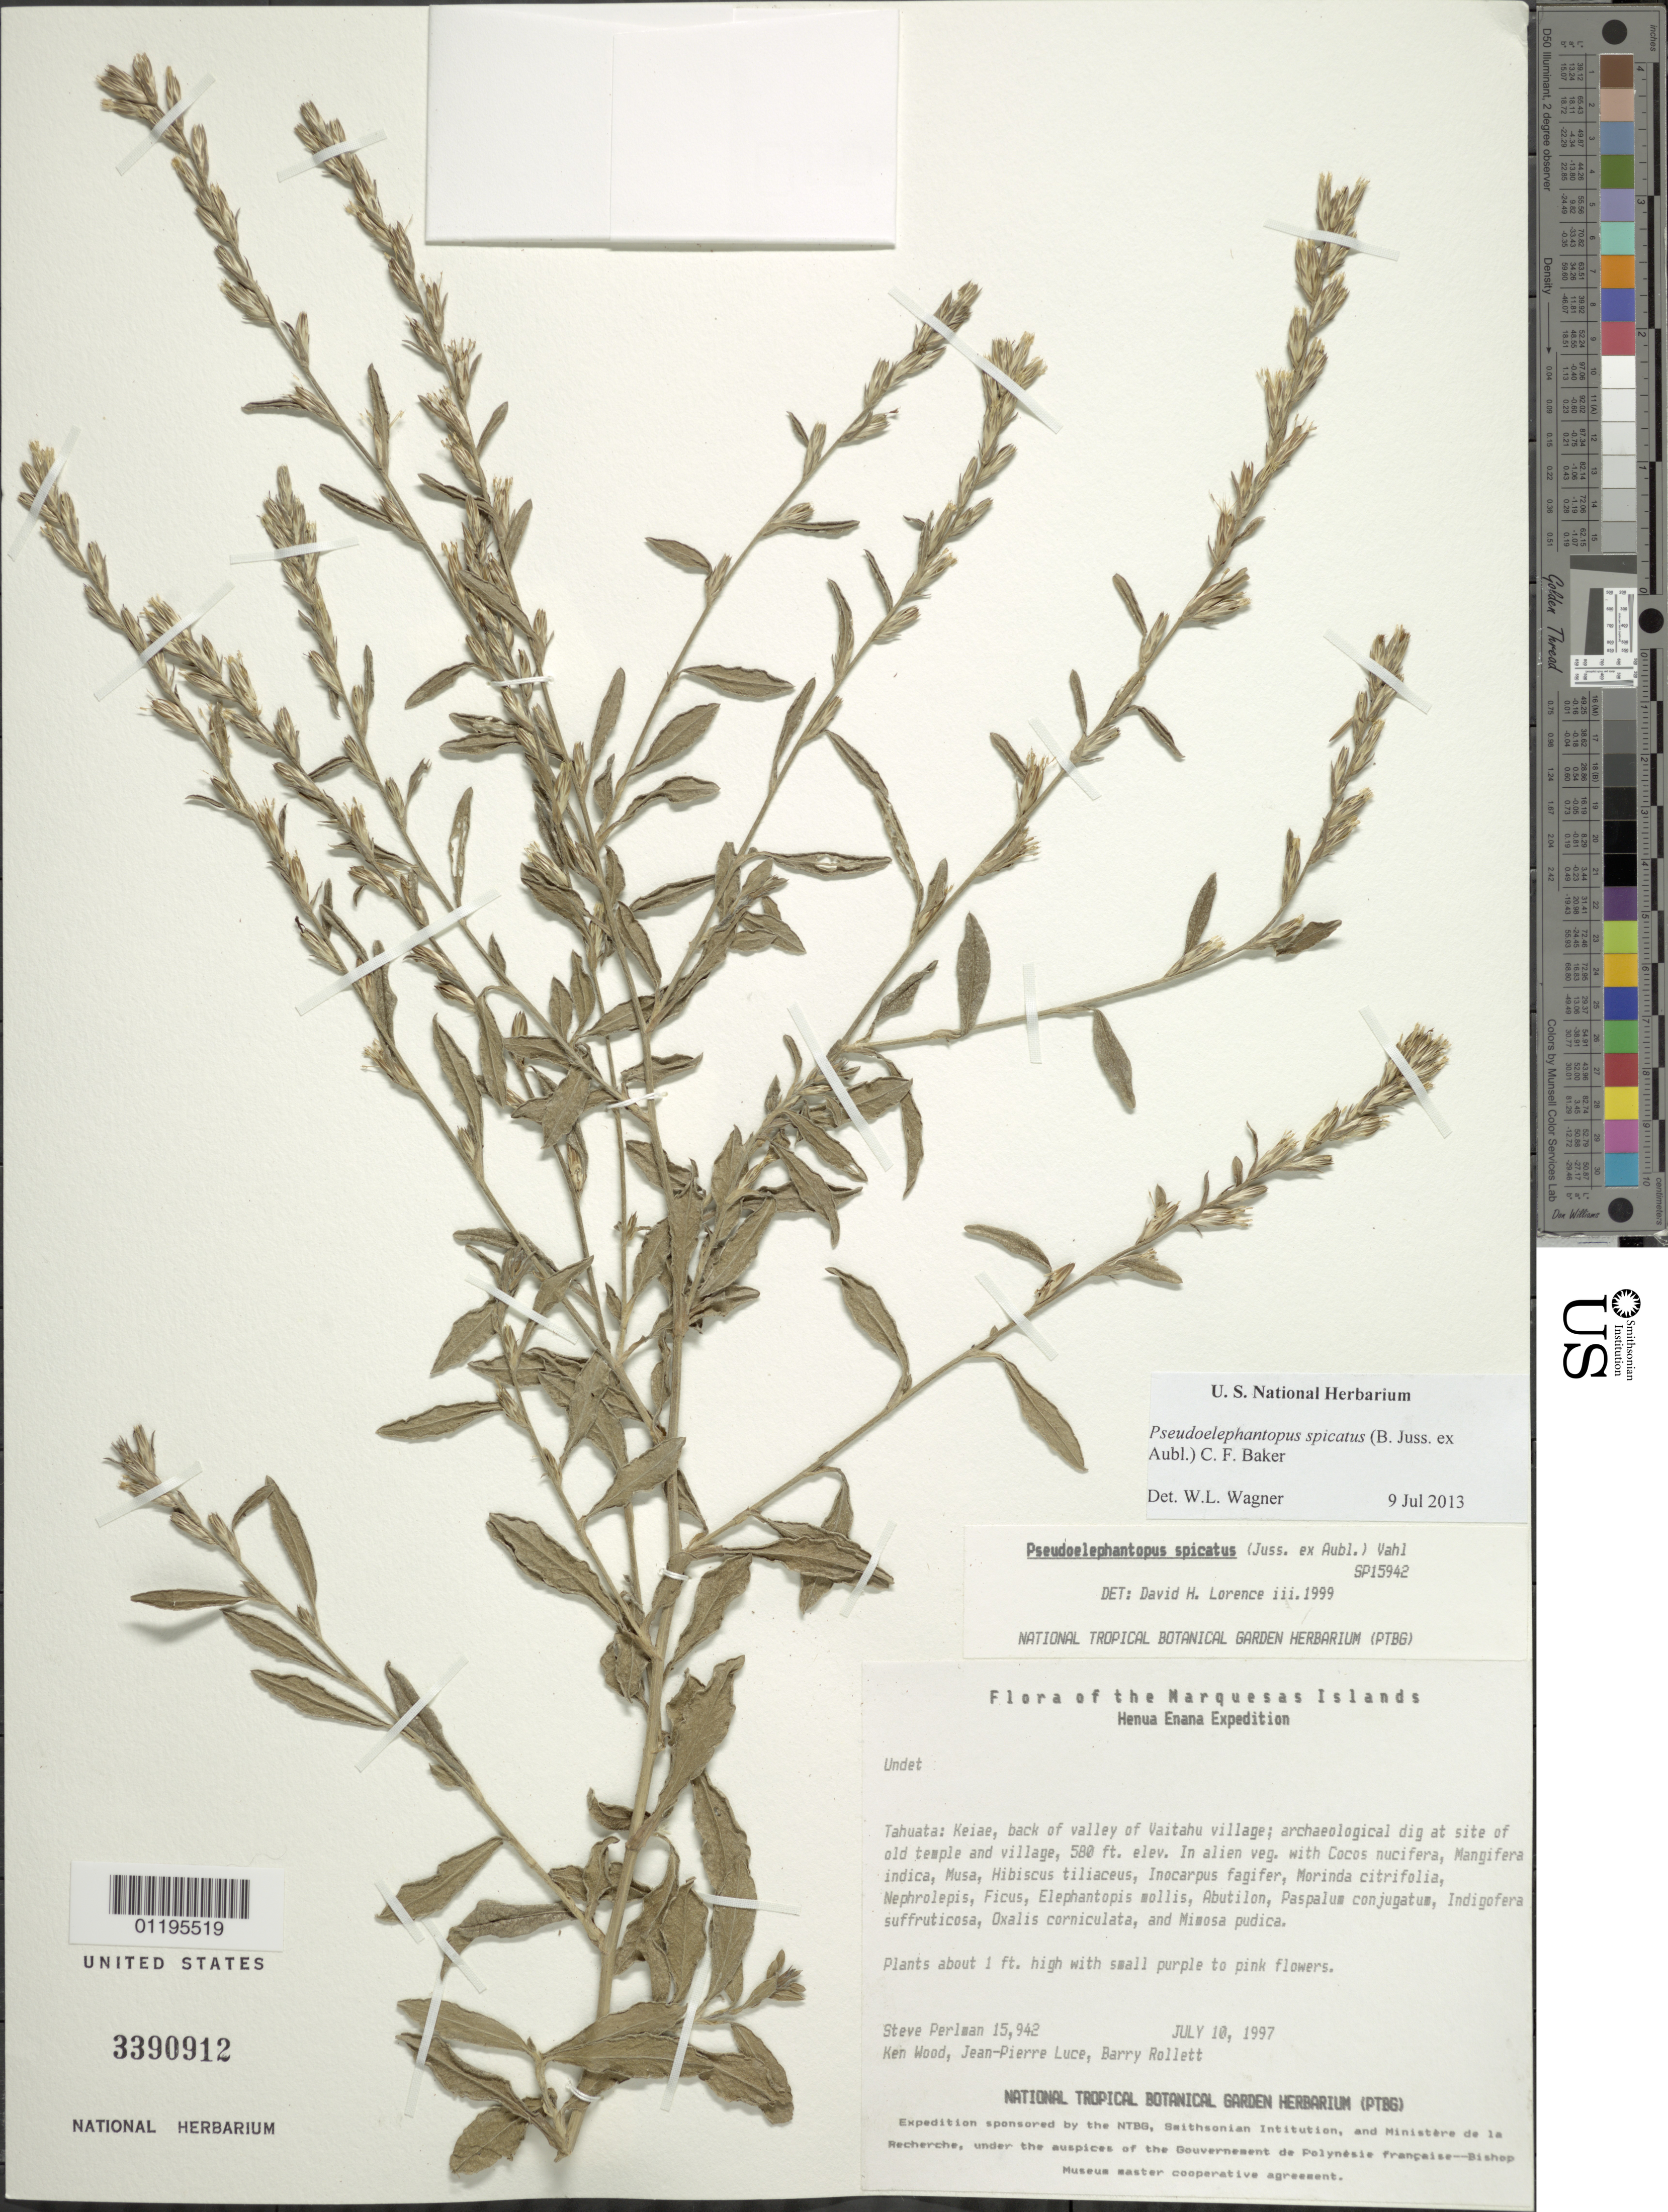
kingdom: Plantae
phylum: Tracheophyta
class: Magnoliopsida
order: Asterales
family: Asteraceae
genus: Pseudelephantopus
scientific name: Pseudelephantopus spicatus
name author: (Juss. ex Aubl.) C.F. Baker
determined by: Lorence, David H., (PTBG), National Tropical Botanical Garden (UNITED STATES)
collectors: S. P. Perlman, K. R. Wood, J. Luce & B. Rollett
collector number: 15942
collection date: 1997-07-10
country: French Polynesia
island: Tahuata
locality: Keiae, back of valley of Vaitahu village, old site of temple and village archaeology dig site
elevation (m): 177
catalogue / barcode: US 3390912